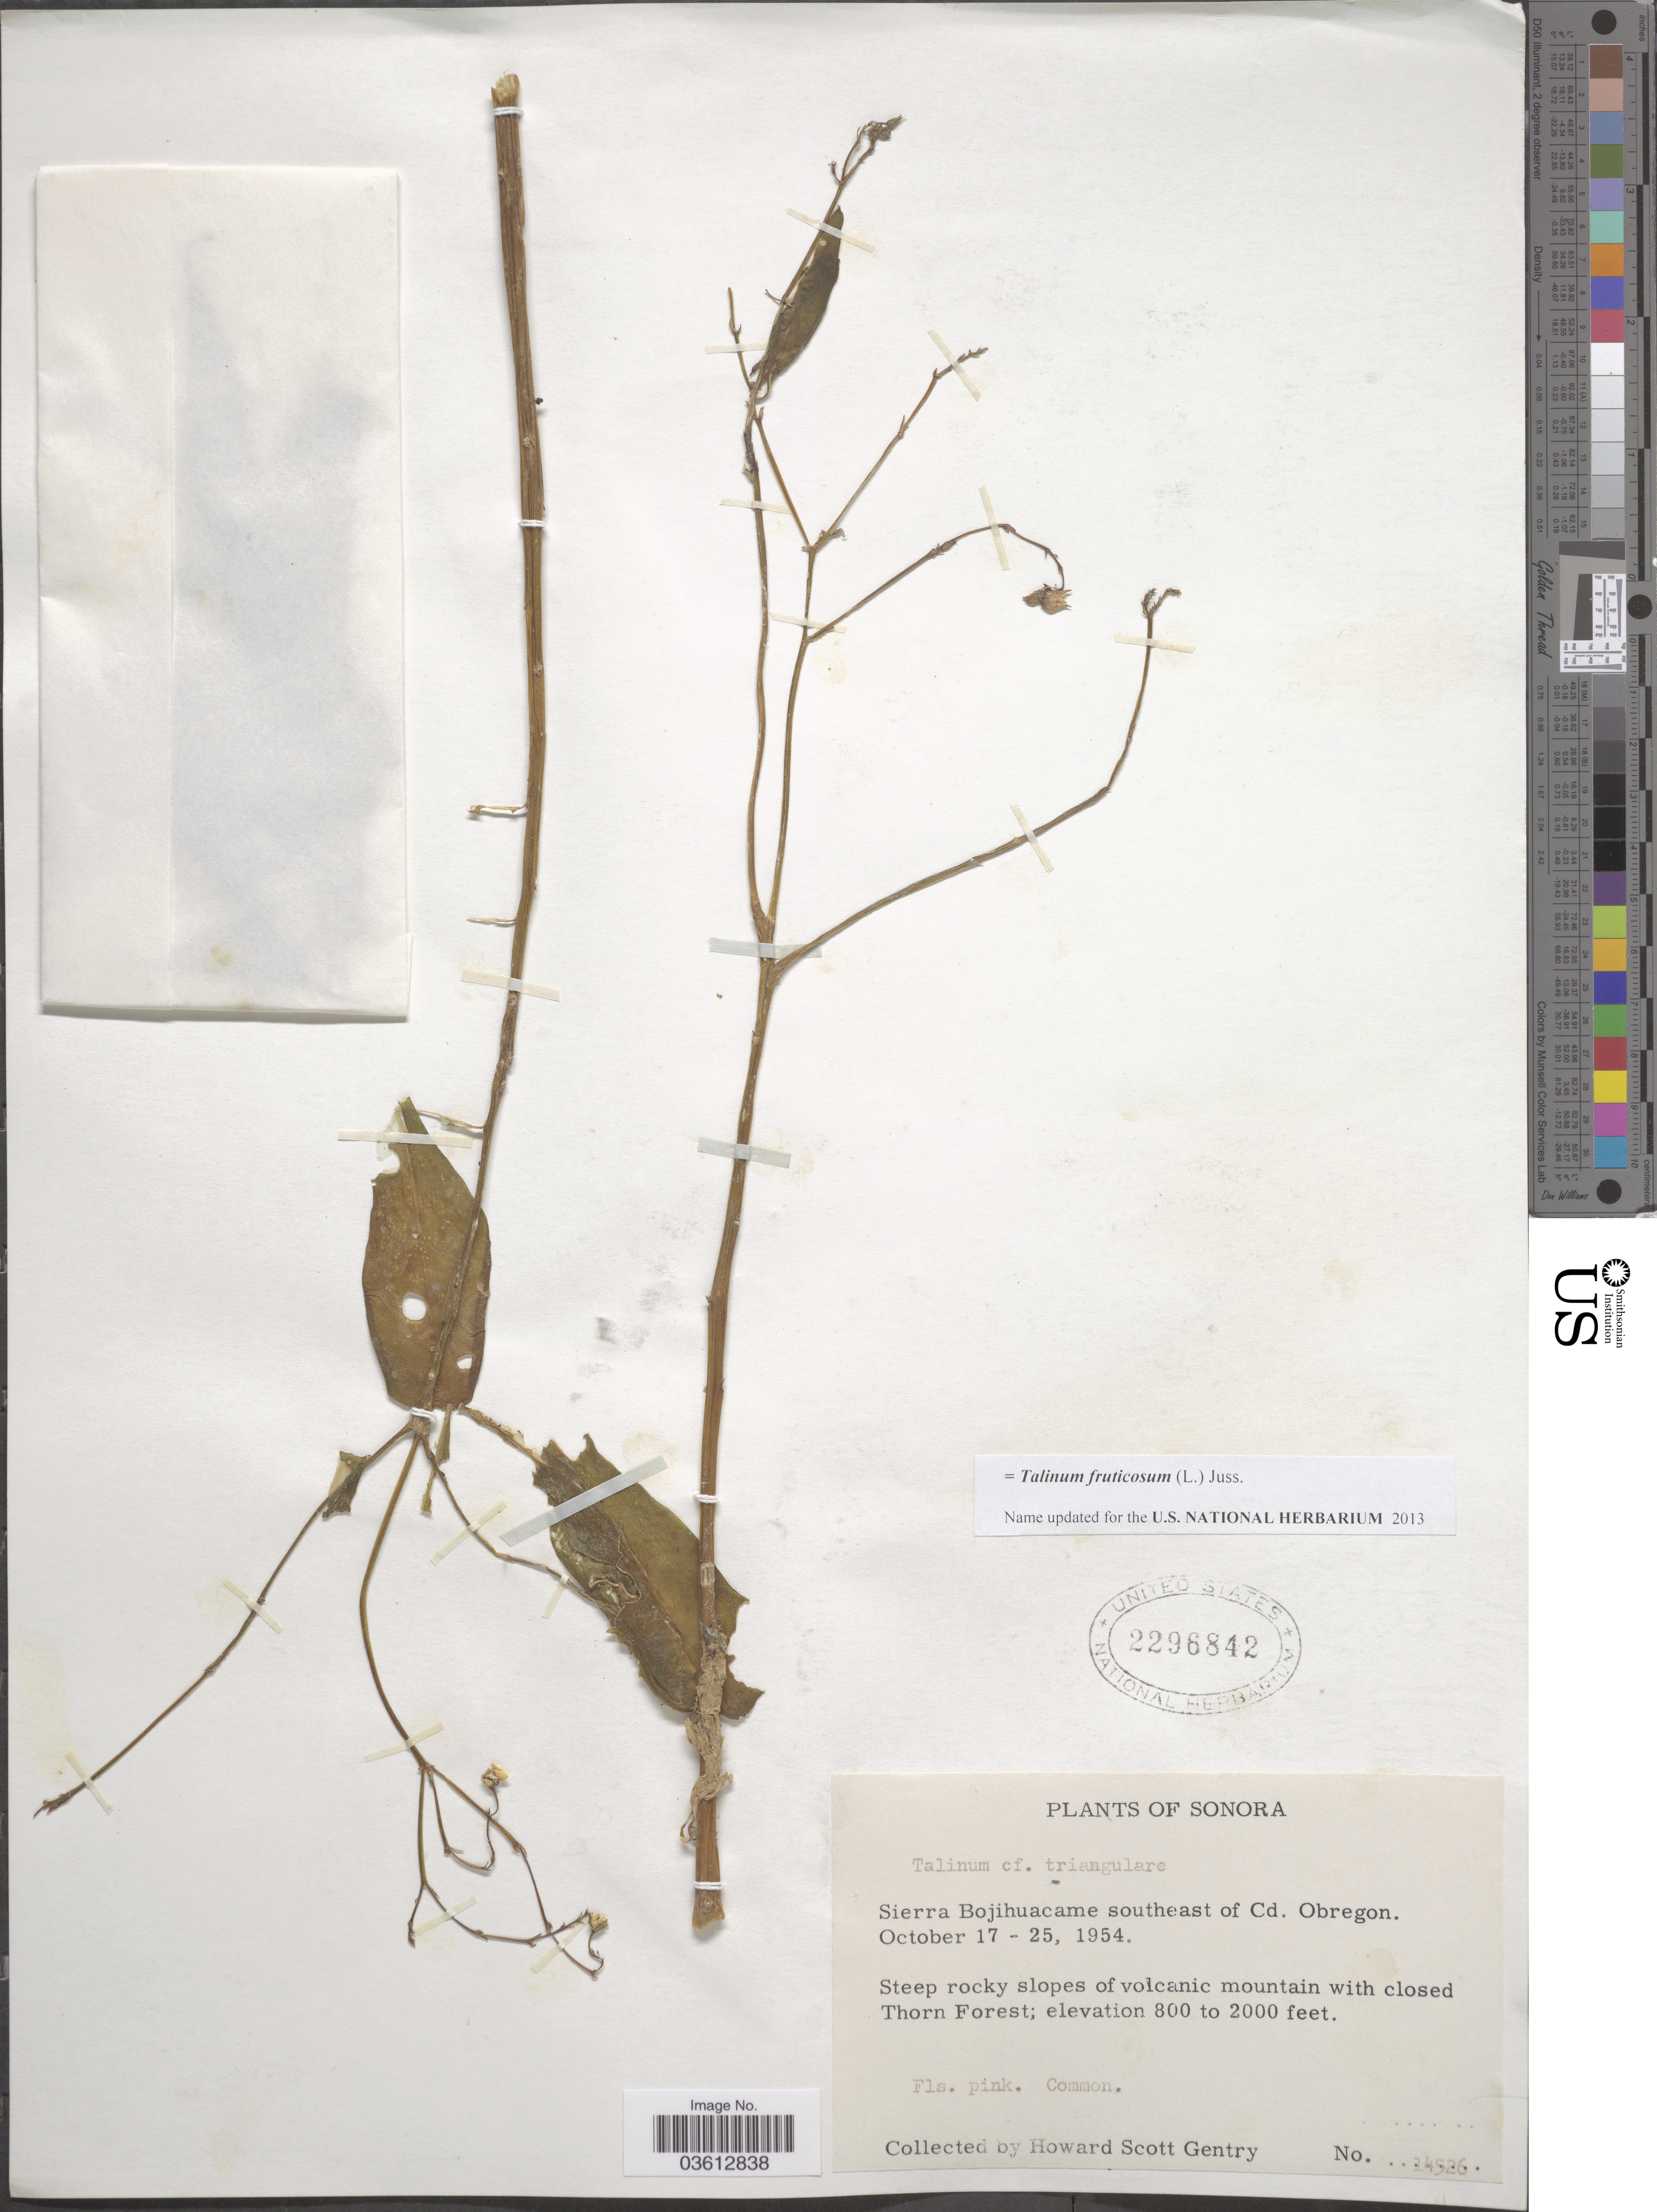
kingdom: Plantae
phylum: Tracheophyta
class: Magnoliopsida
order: Caryophyllales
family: Talinaceae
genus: Talinum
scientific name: Talinum fruticosum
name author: (L.) Juss.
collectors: H. S. Gentry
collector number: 14526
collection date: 1954-10-17/1954-10-25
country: Mexico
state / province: Sonora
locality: Sierra Bojihuacame southeast of Cd. Obregon.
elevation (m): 244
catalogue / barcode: US 2296842